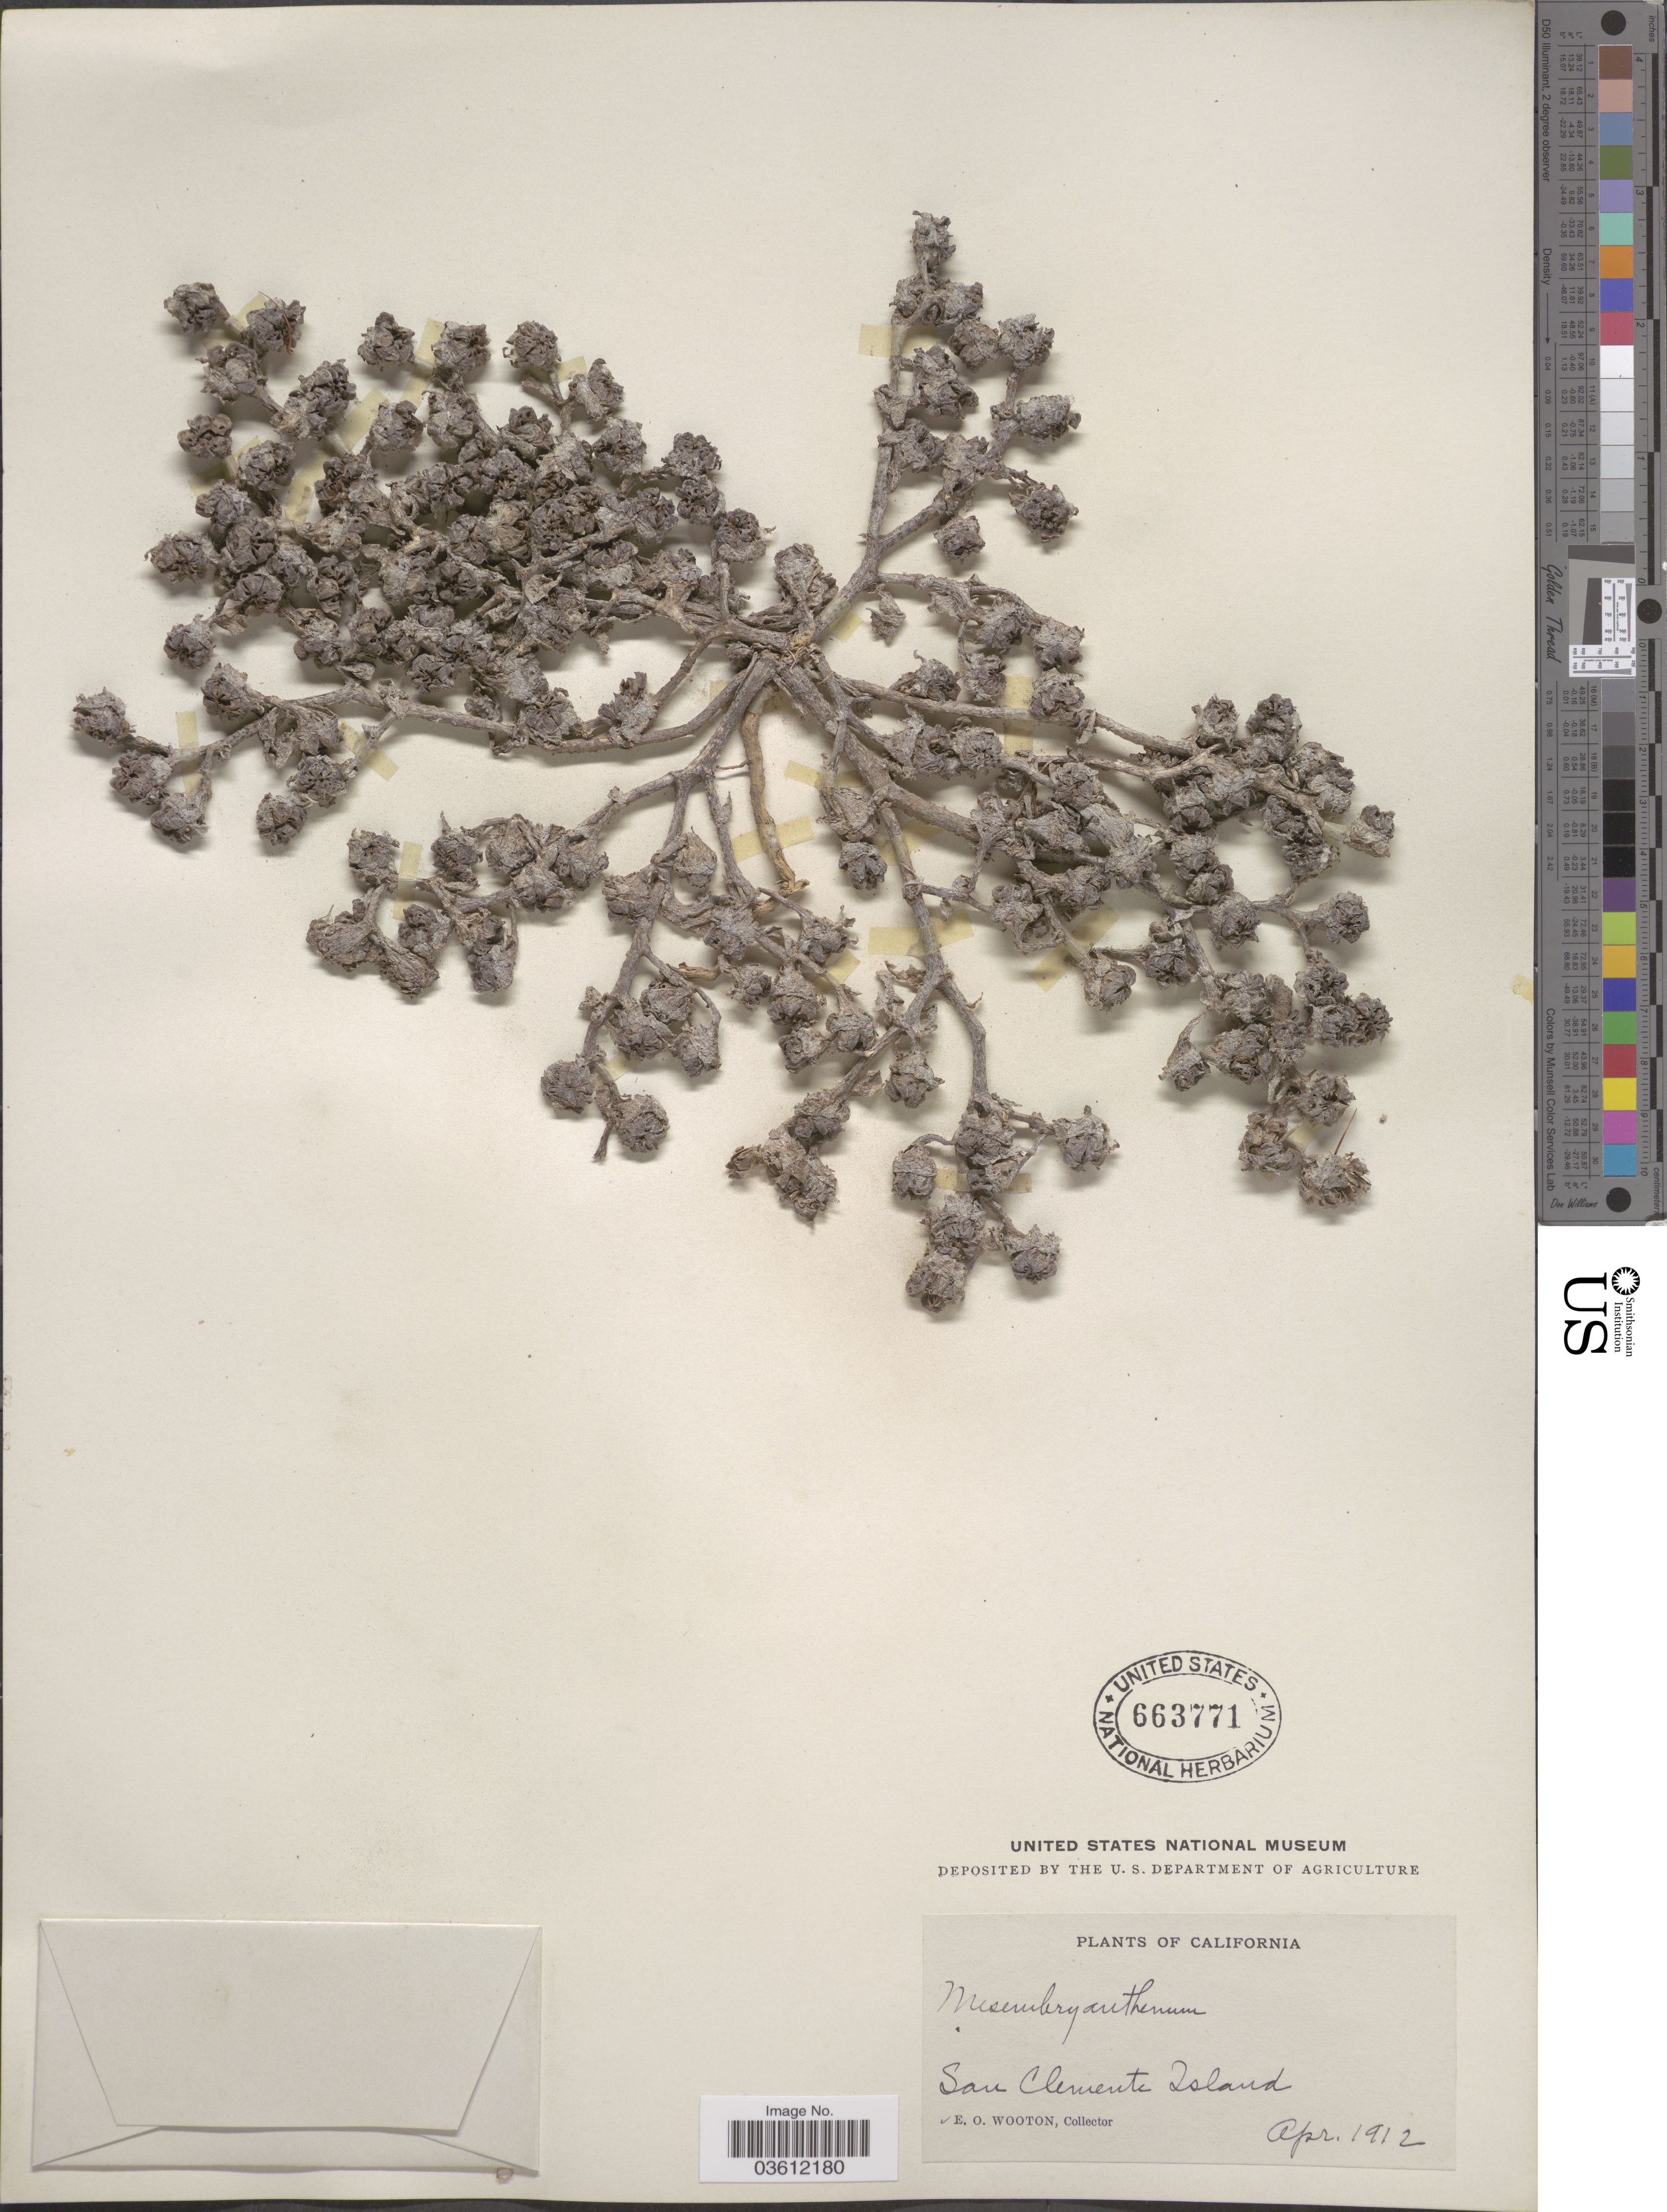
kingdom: Plantae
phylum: Tracheophyta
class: Magnoliopsida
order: Caryophyllales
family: Aizoaceae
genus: Mesembryanthemum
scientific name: Mesembryanthemum crystallinum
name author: L.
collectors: E. O. Wooton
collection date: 1912-04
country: United States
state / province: California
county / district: Los Angeles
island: San Clemente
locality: San Clemente Island.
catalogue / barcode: US 663771